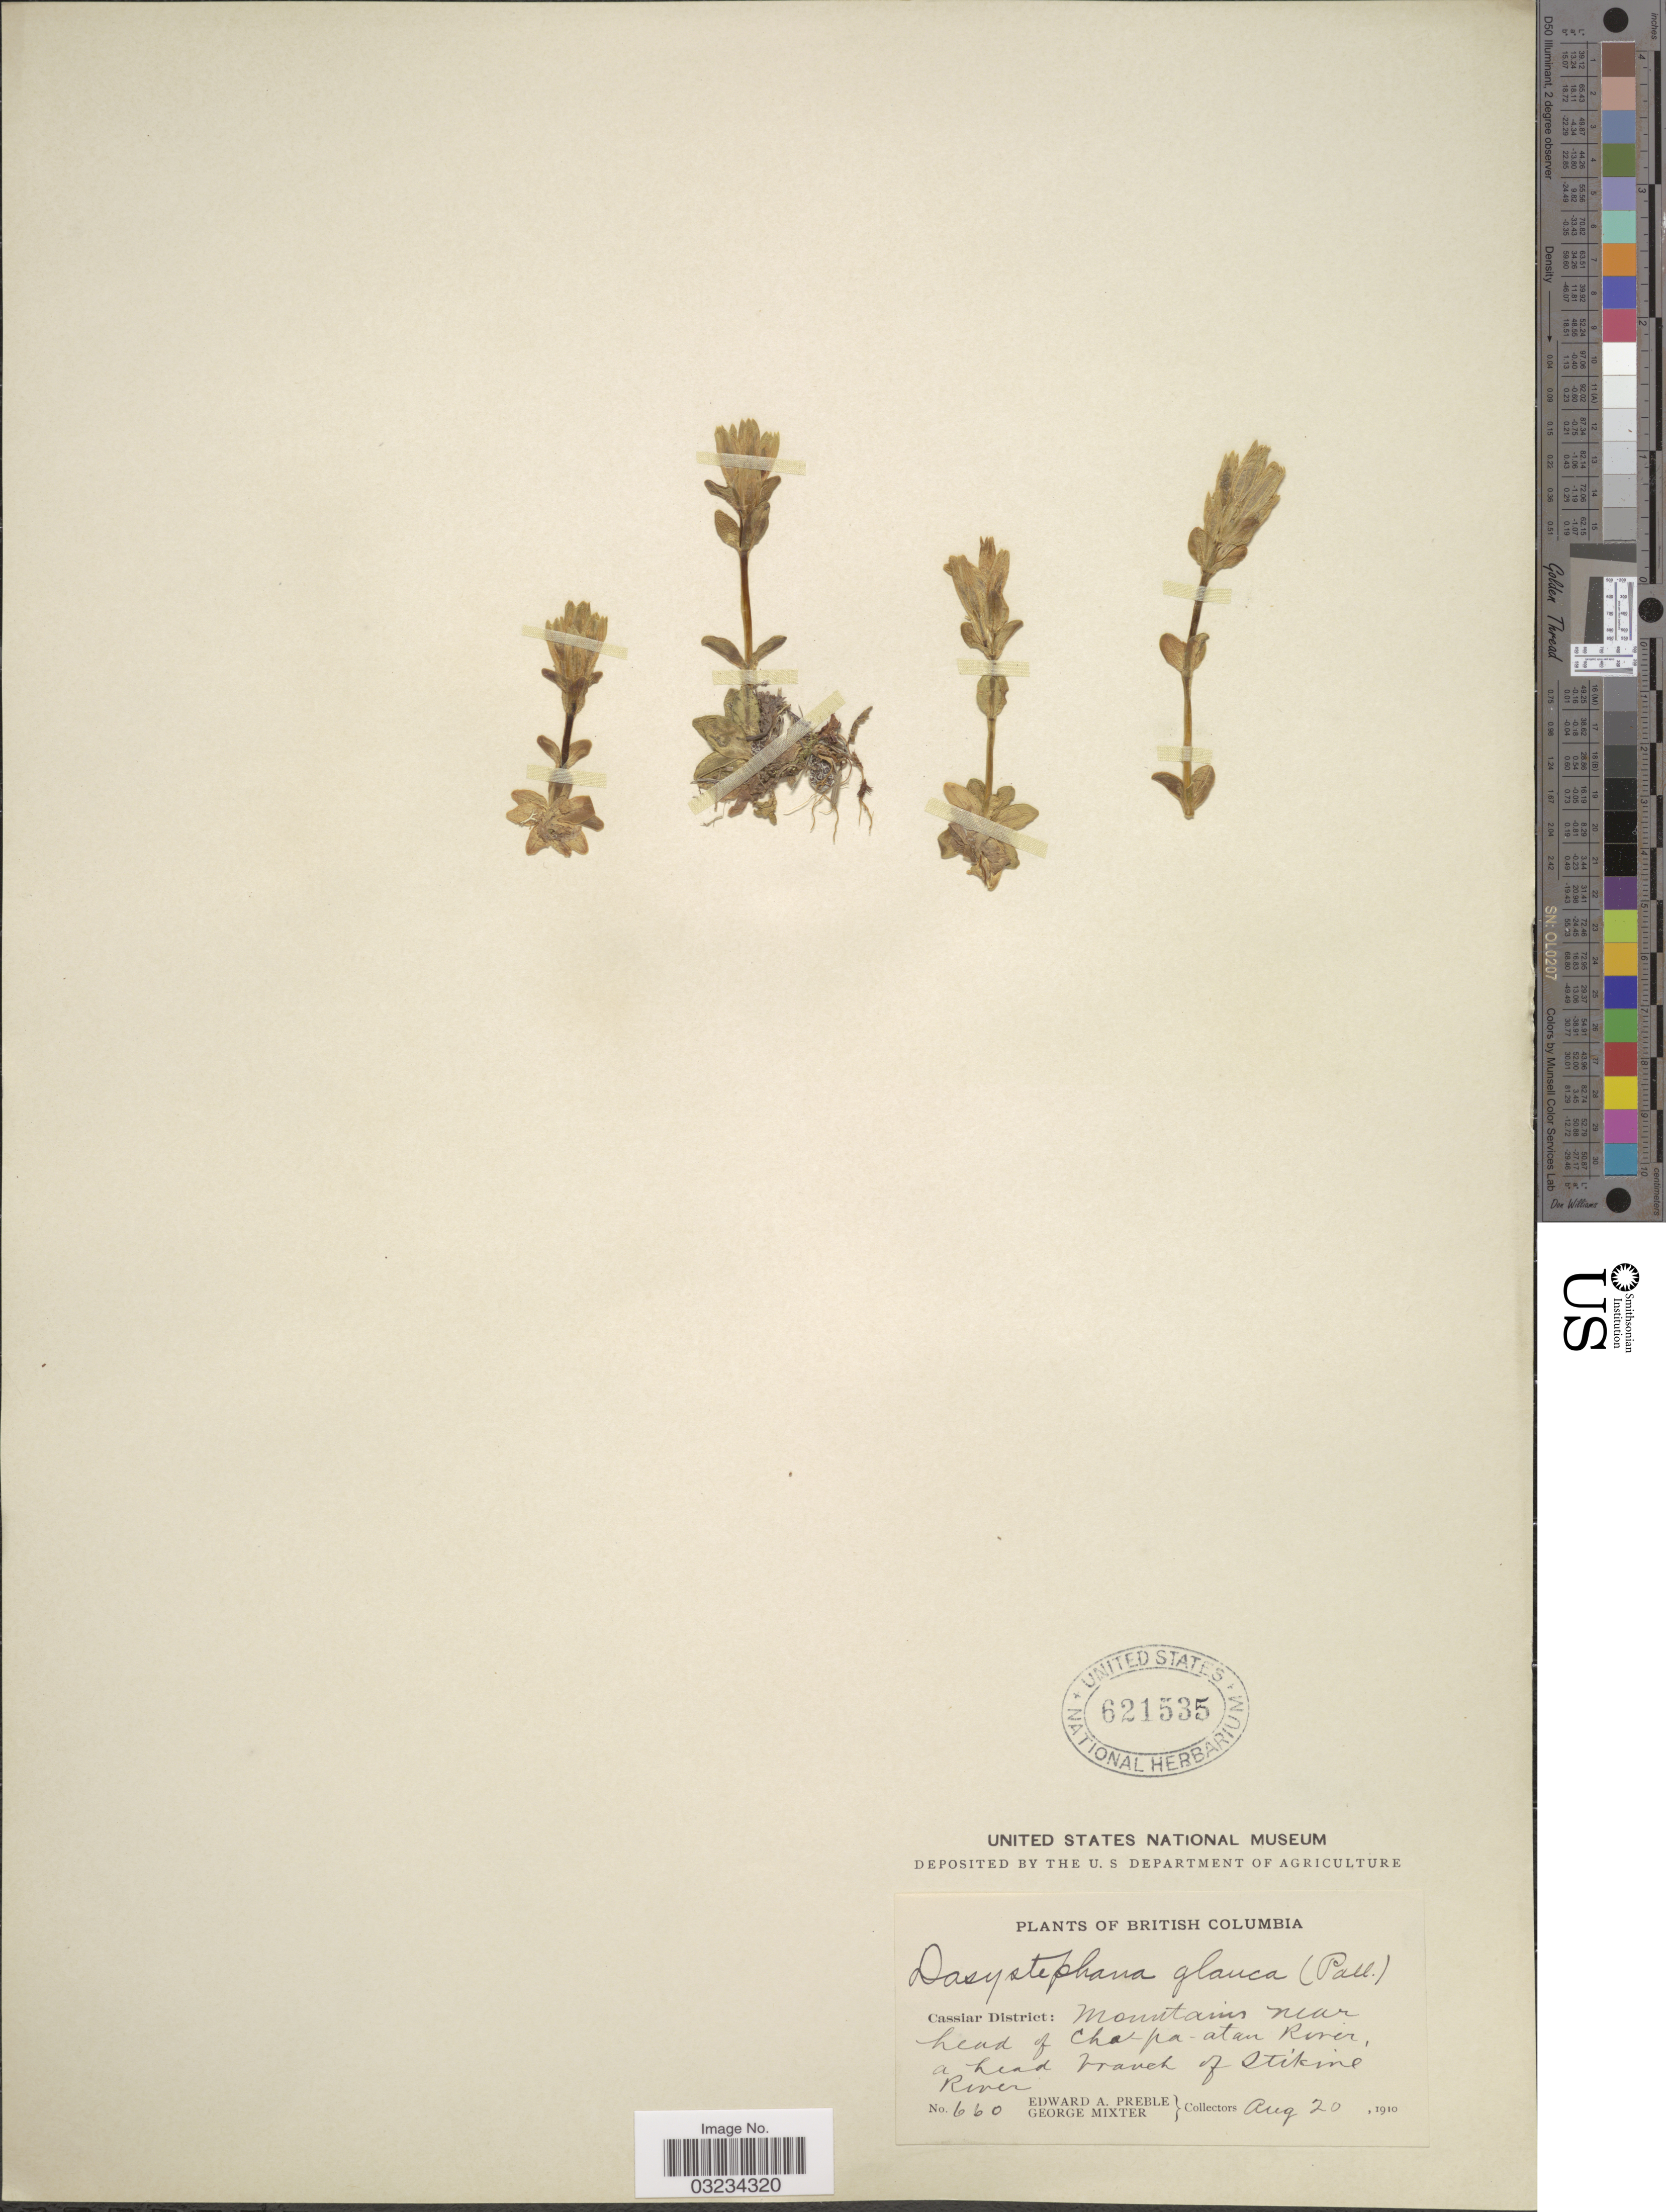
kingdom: Plantae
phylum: Tracheophyta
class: Magnoliopsida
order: Gentianales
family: Gentianaceae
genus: Gentiana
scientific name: Gentiana glauca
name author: Pall.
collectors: E. Preble & G. Mixter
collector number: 660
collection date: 1910-08-20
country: Canada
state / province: British Columbia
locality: Cassiar District: Mountains near head of Cha-pa-atan River, a head branch of Stikine River.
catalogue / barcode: US 621535